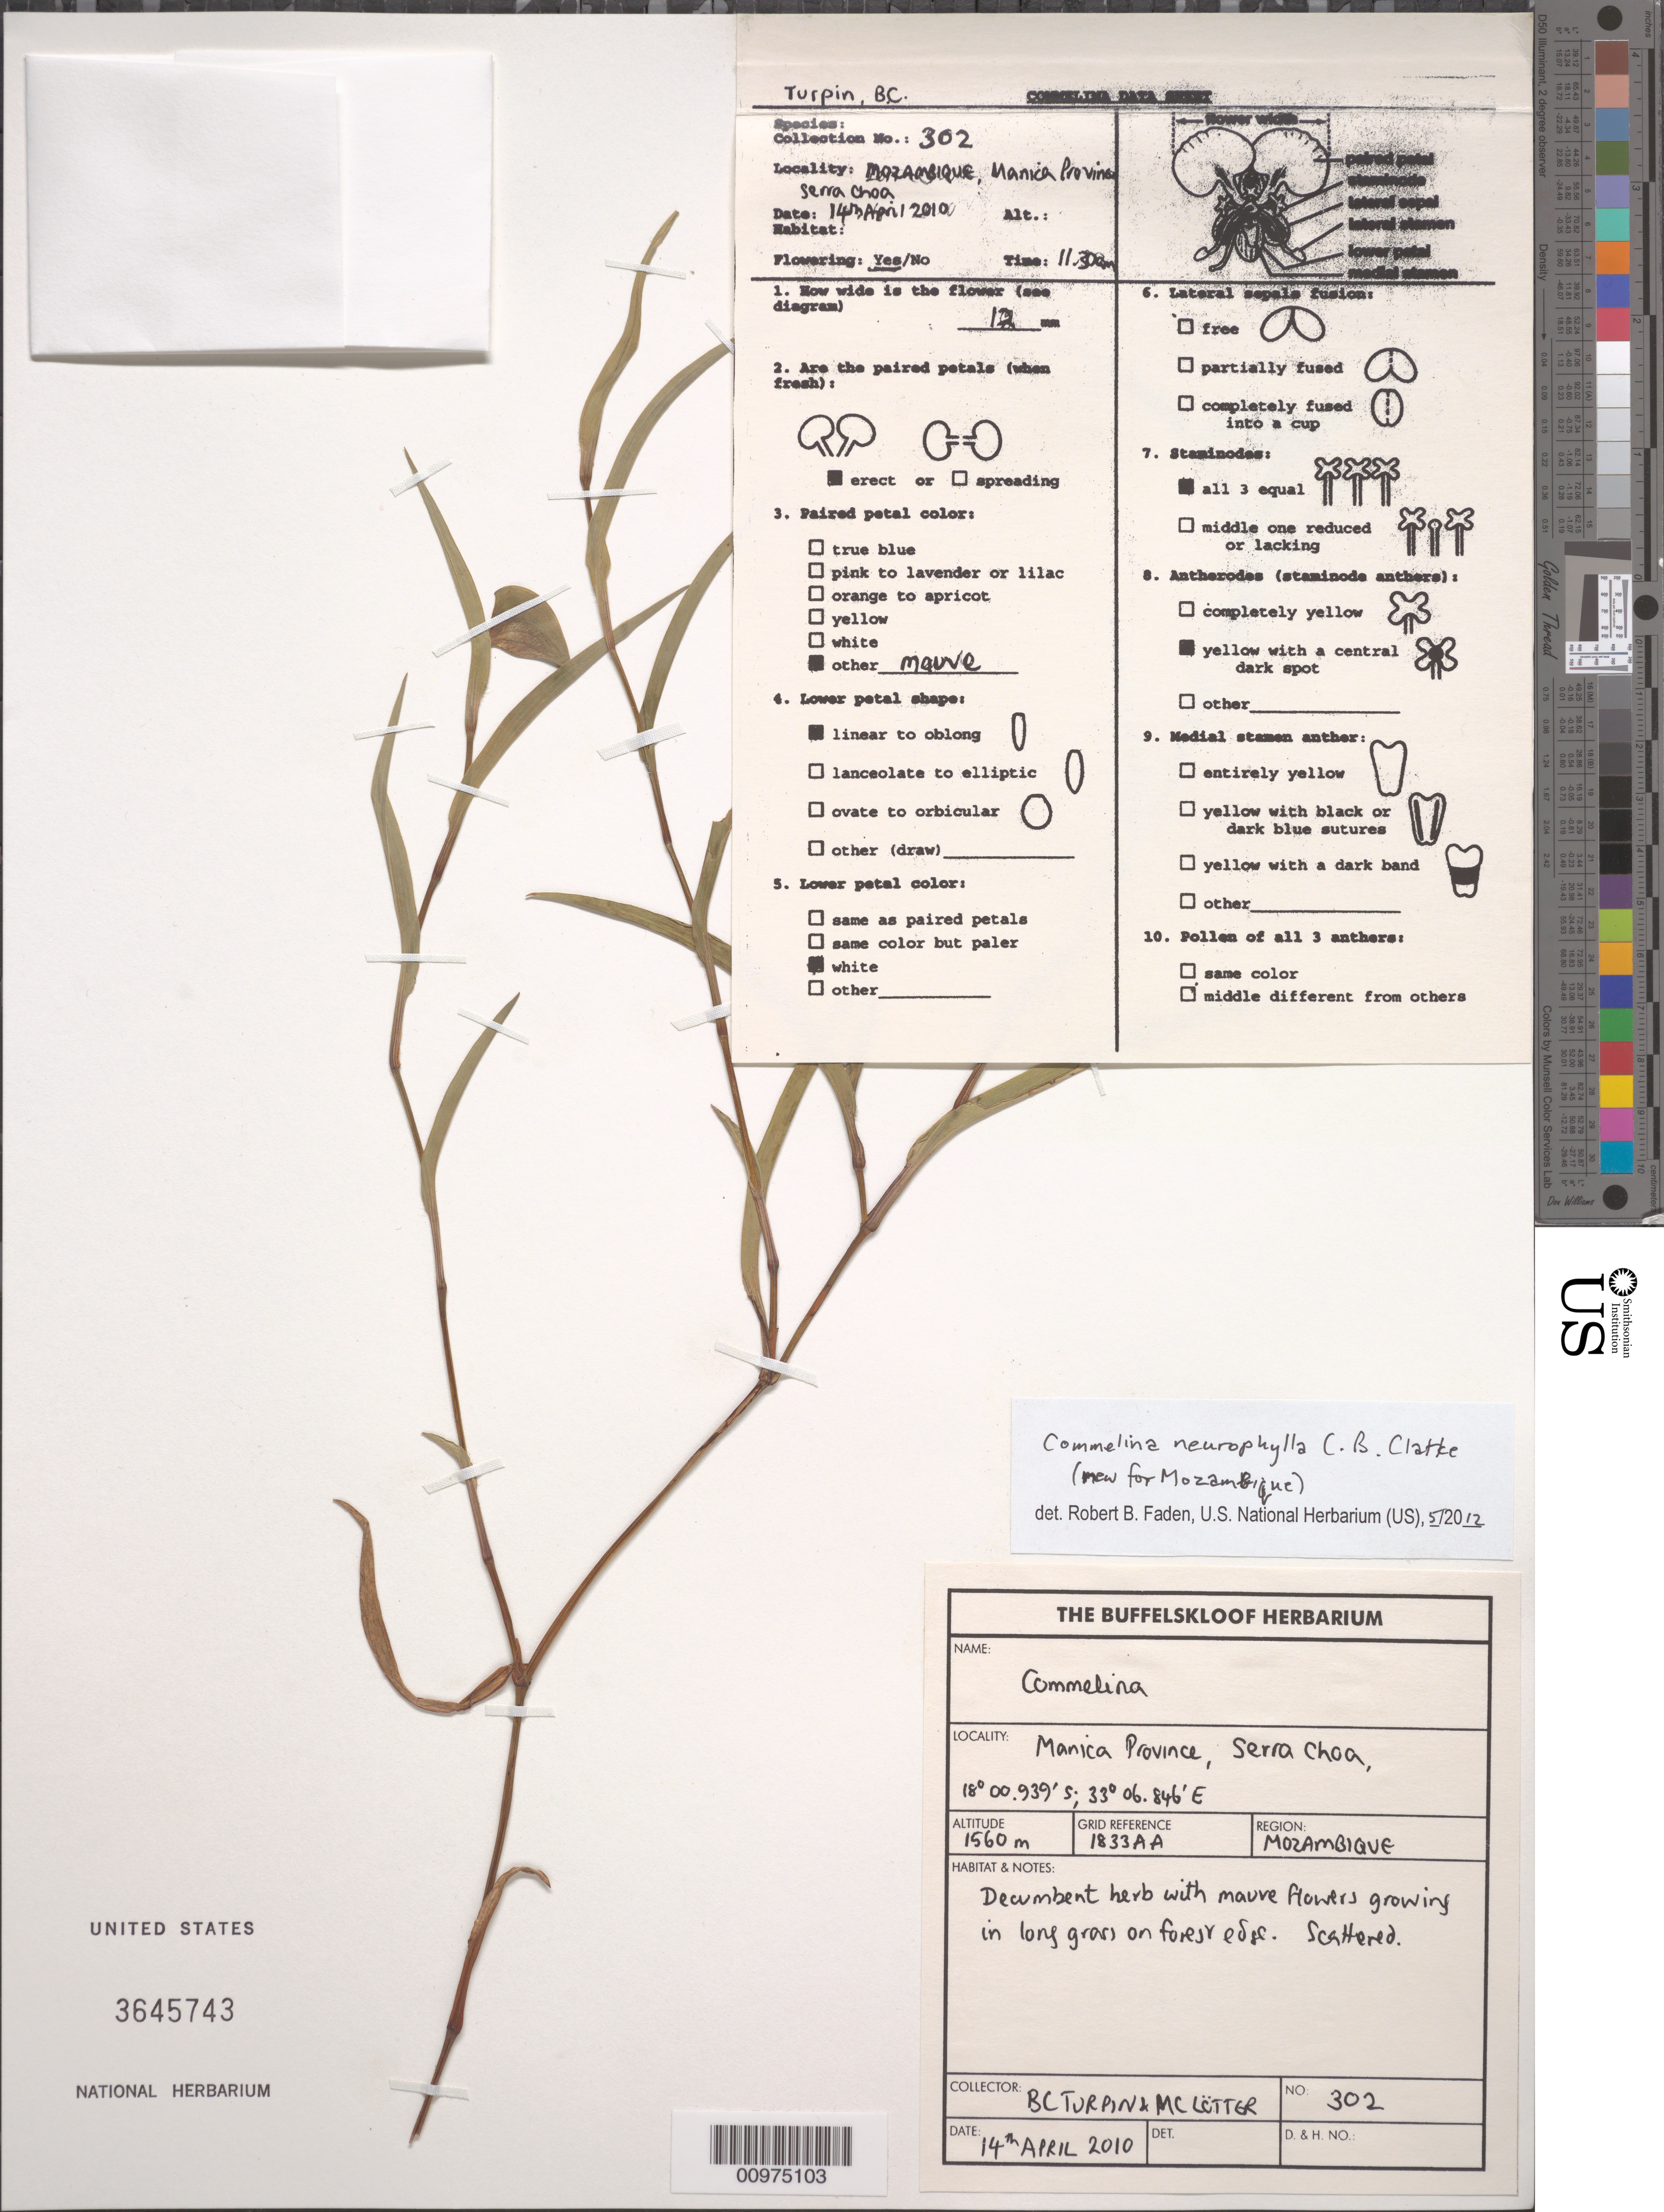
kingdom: Plantae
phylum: Tracheophyta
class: Liliopsida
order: Commelinales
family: Commelinaceae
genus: Commelina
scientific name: Commelina neurophylla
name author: C.B. Clarke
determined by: Faden, Robert B., (US), Smithsonian Institution - National Museum of Natural History (UNITED STATES)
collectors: B. C. Turpin & M. Lötter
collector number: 302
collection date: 2010-04-14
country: Mozambique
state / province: Manica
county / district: Serra Choa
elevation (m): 1560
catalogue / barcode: US 3645743